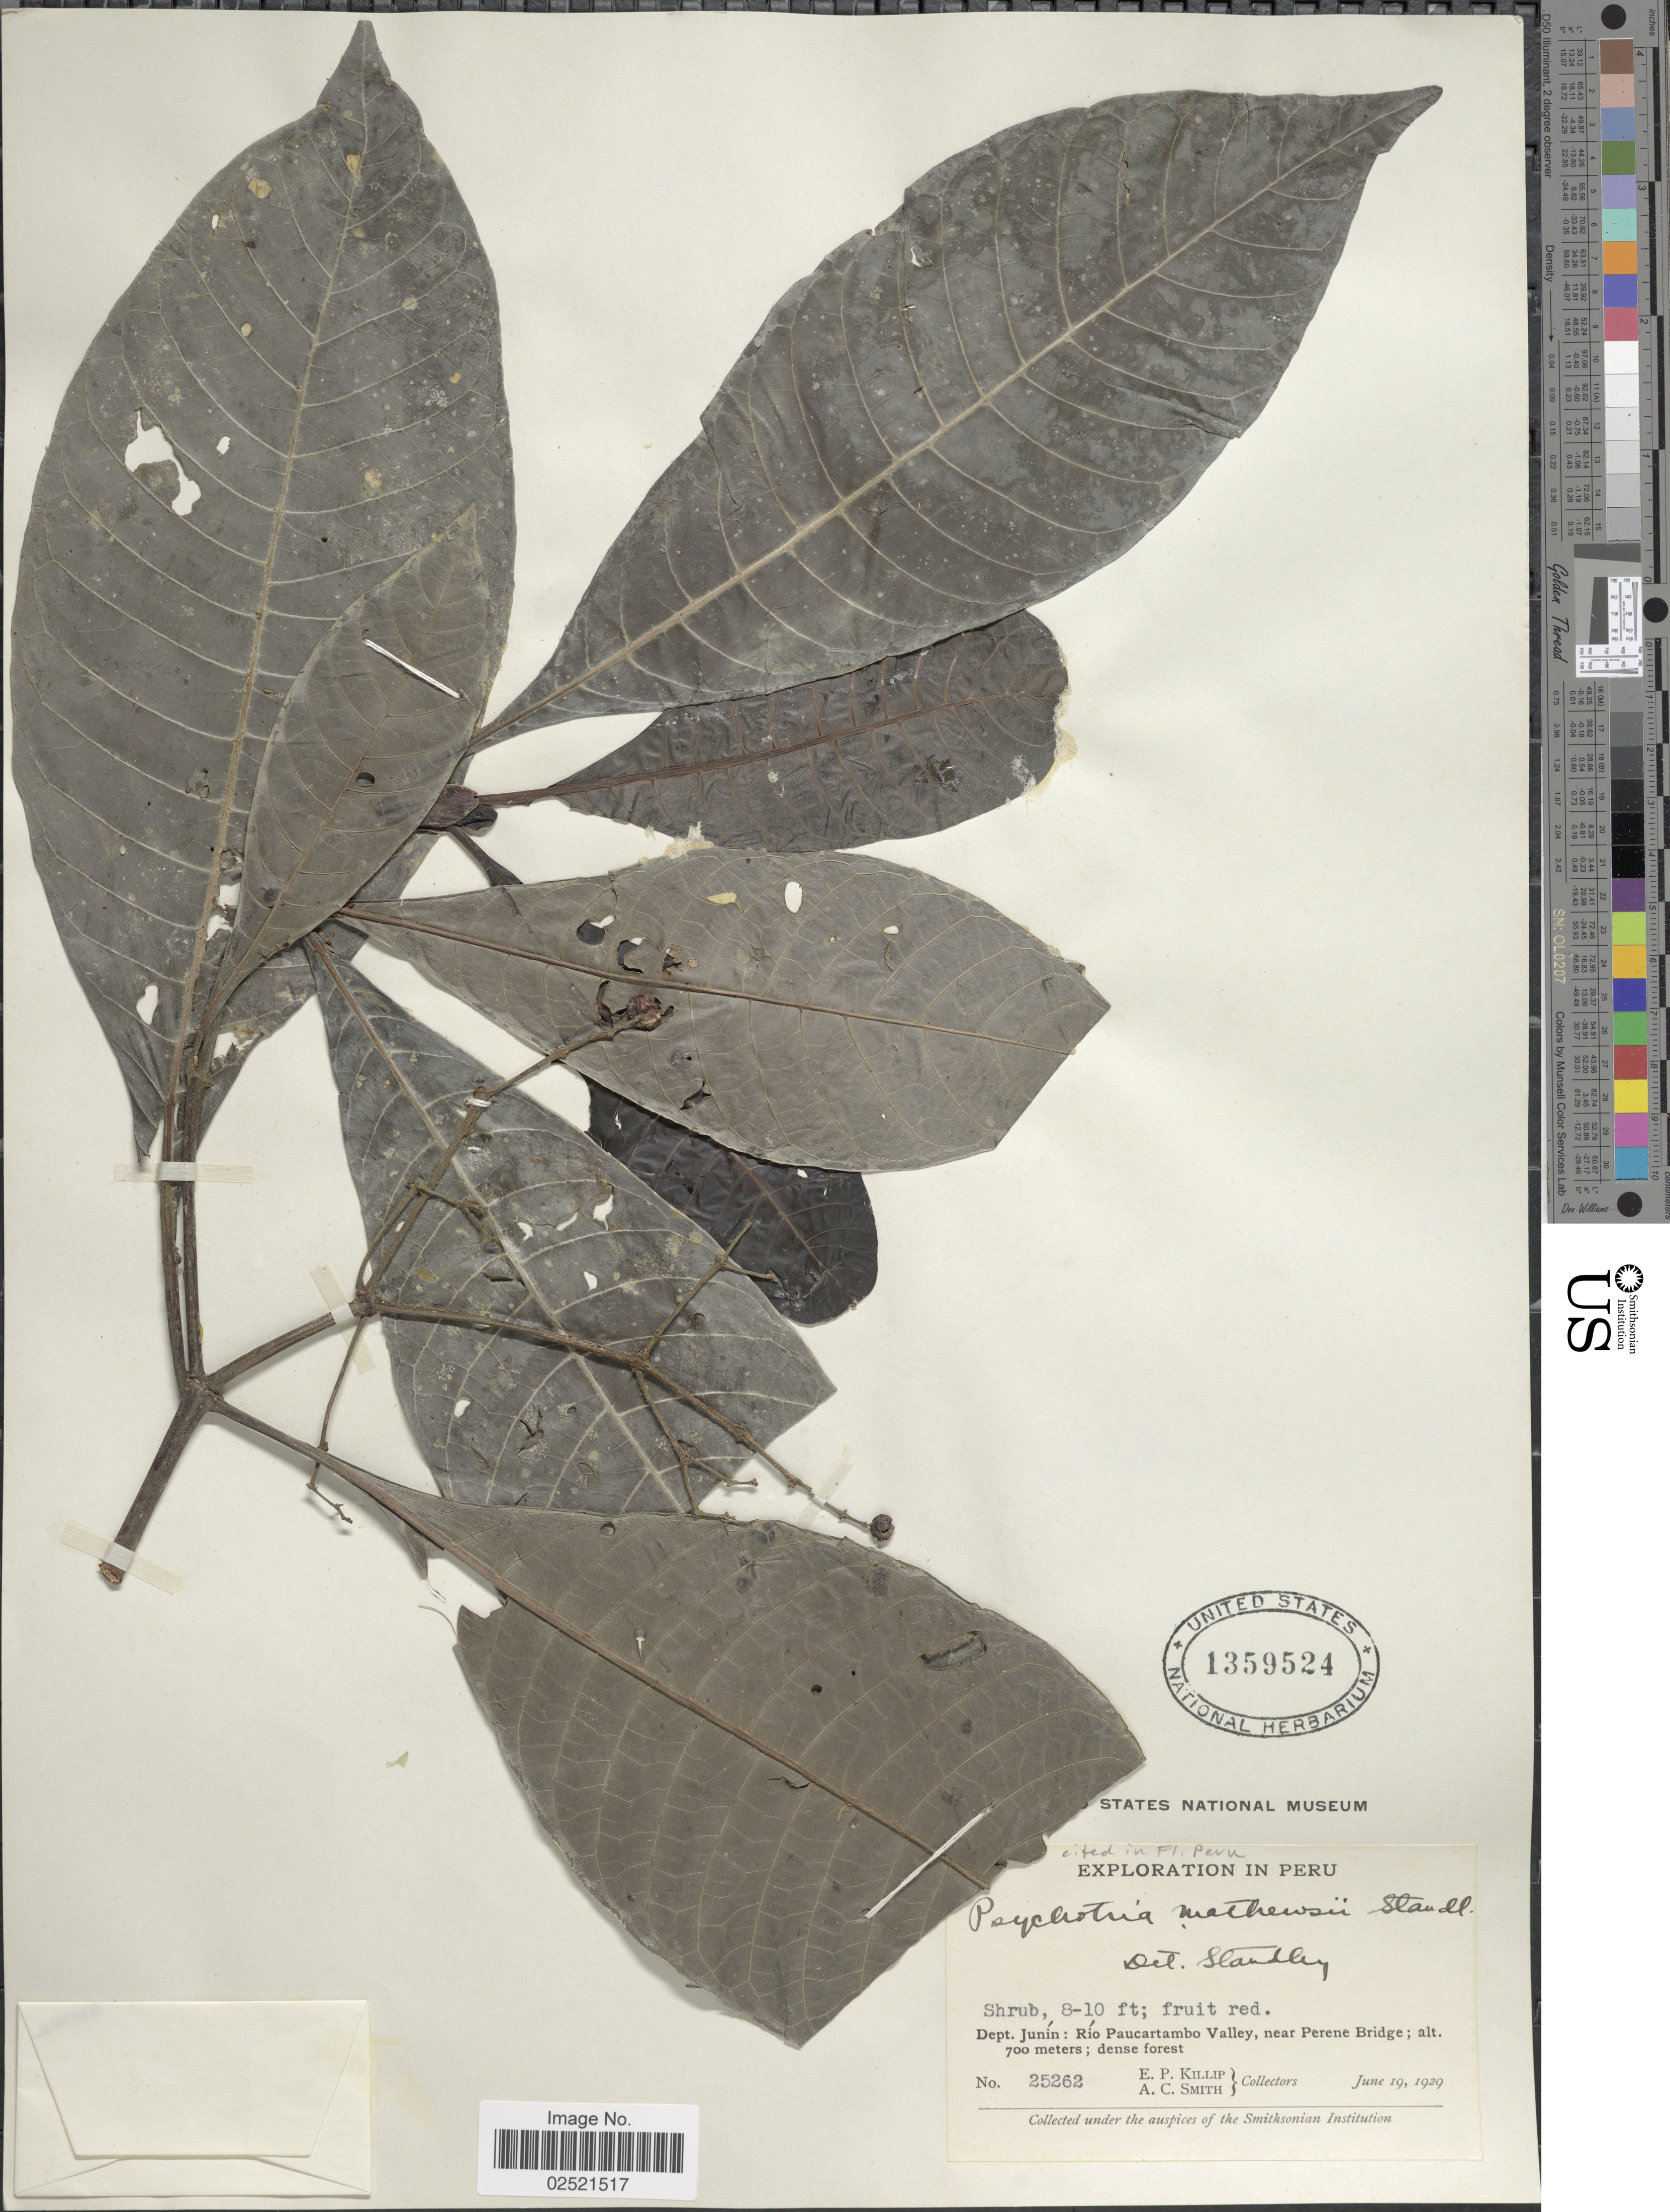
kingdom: Plantae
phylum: Tracheophyta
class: Magnoliopsida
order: Gentianales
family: Rubiaceae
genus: Psychotria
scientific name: Psychotria mathewsii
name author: Standl.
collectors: E. P. Killip & A. C. Smith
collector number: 25262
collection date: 1929-06-19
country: Peru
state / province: Junín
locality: Paucartambo Valley, near Perene Bridge.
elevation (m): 700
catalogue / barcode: US 1359524